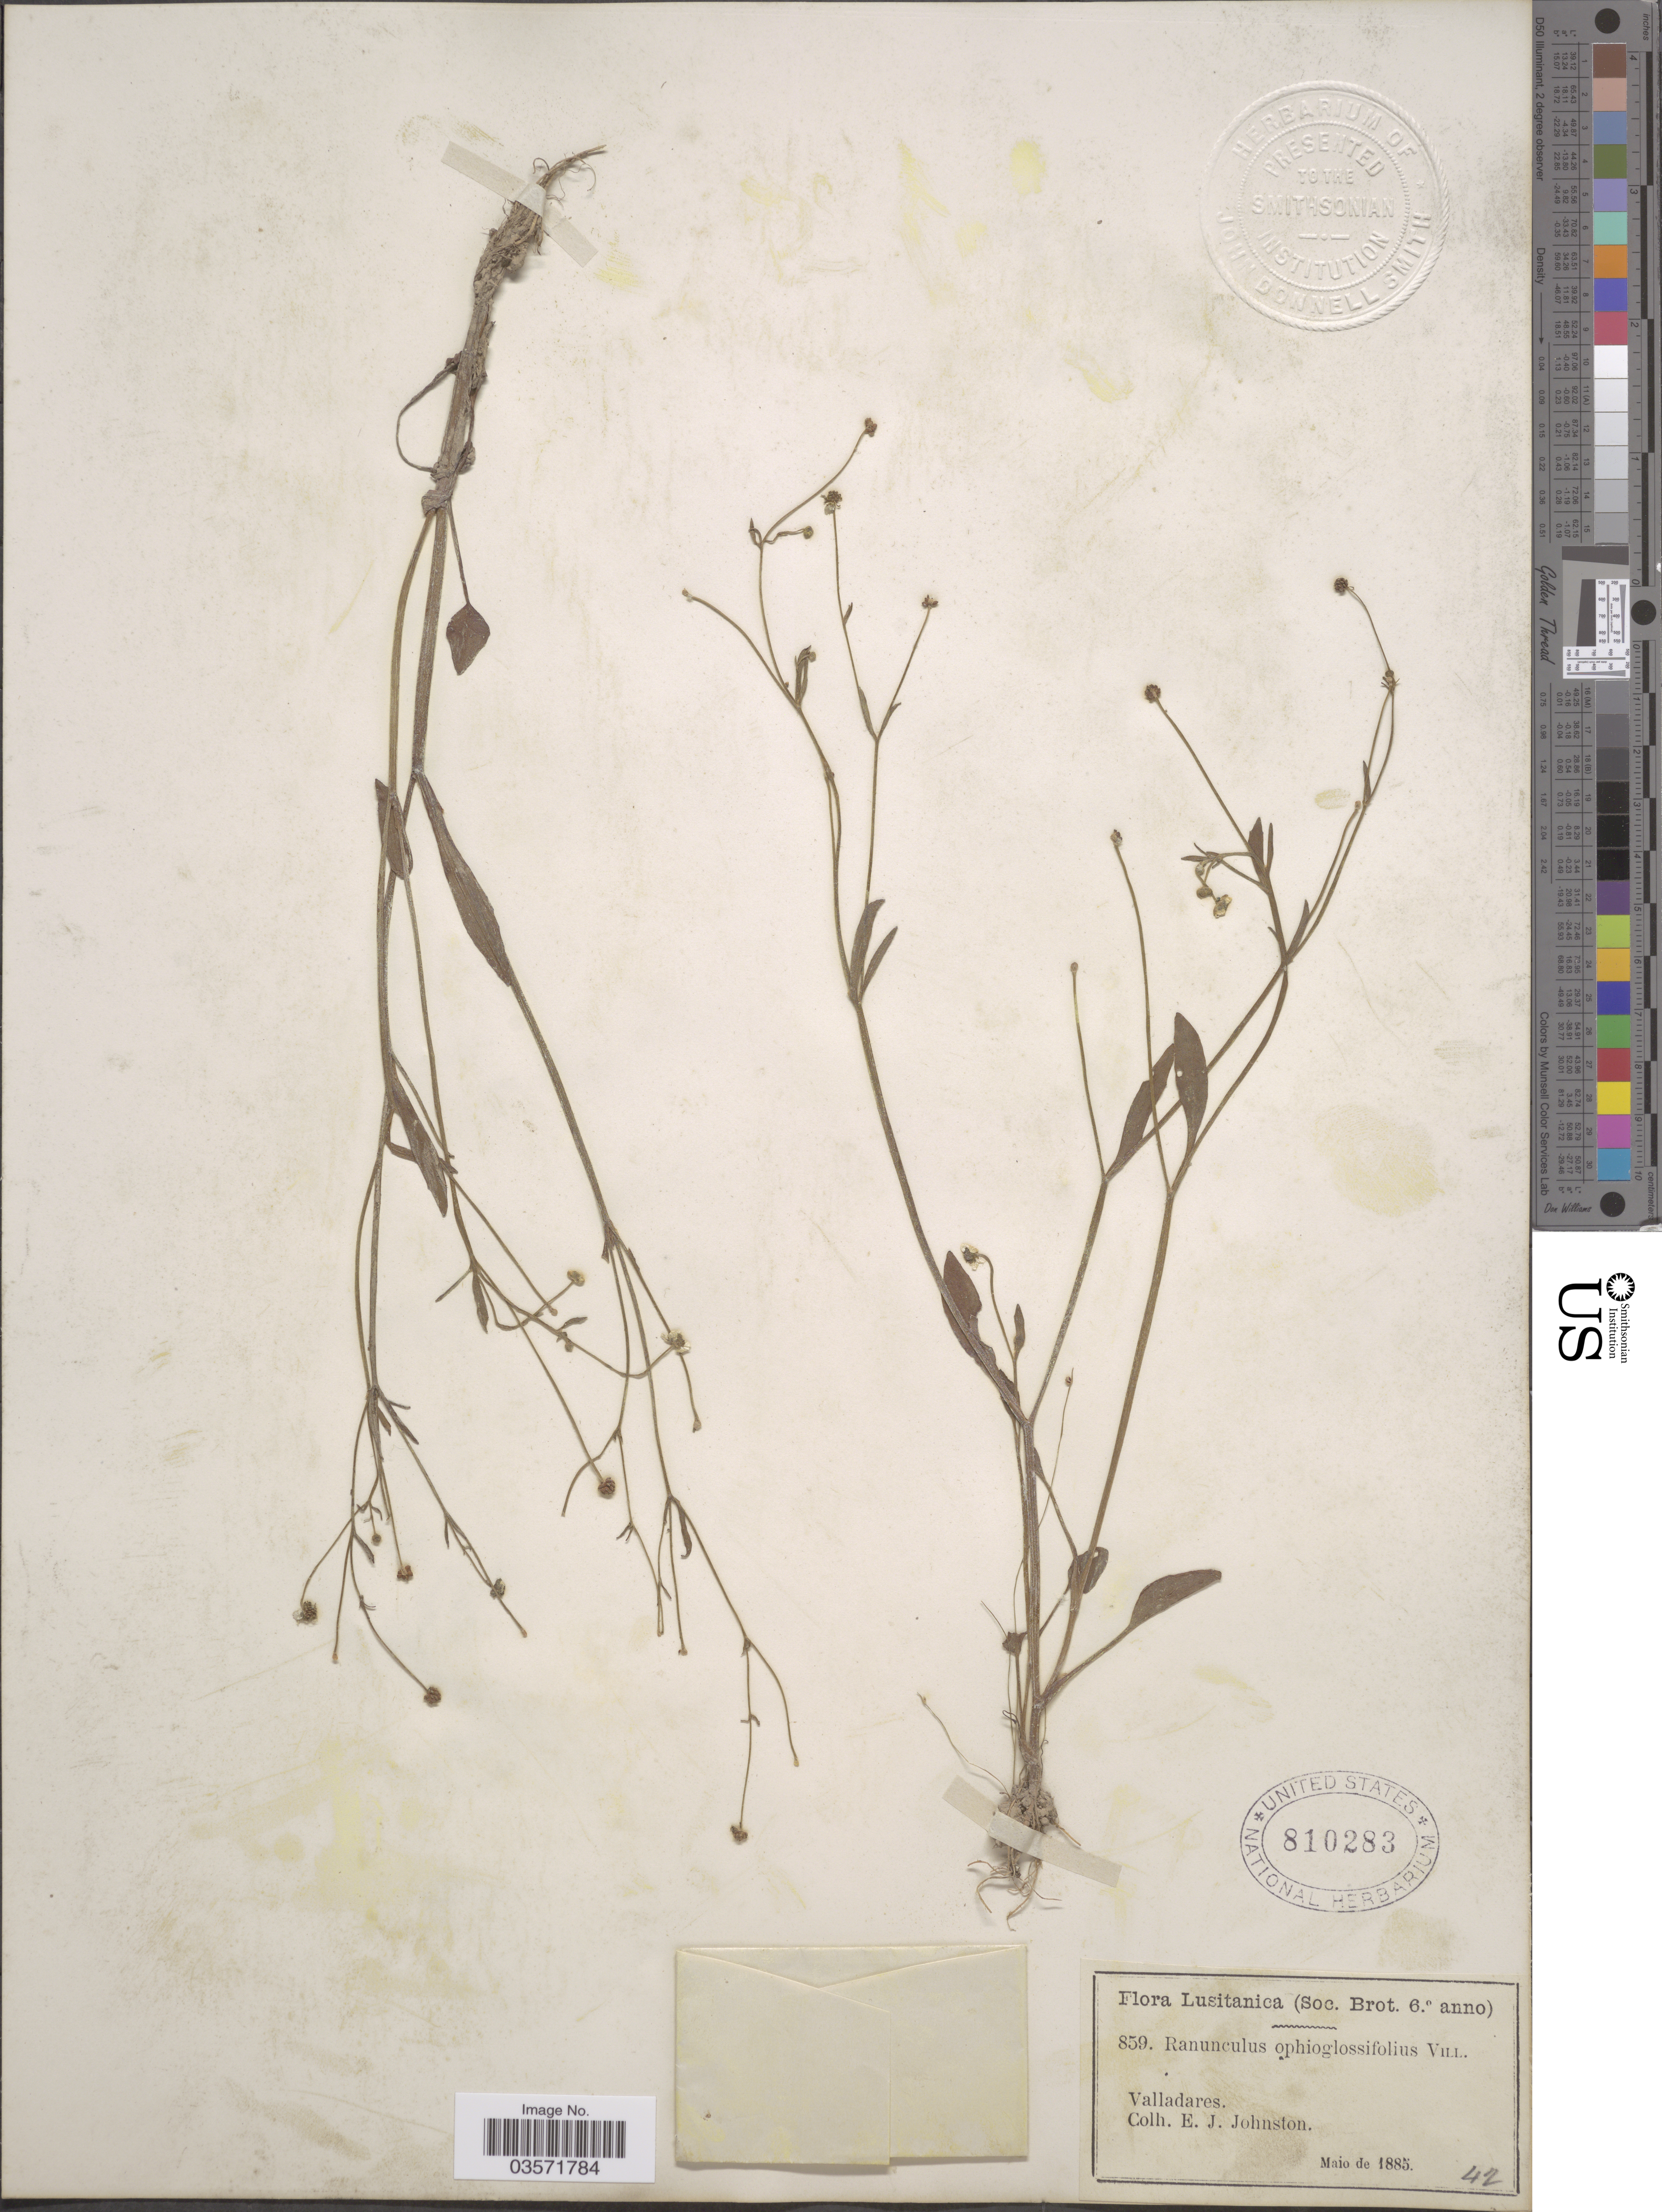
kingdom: Plantae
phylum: Tracheophyta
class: Magnoliopsida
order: Ranunculales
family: Ranunculaceae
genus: Ranunculus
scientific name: Ranunculus ophioglossifolius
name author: Vill.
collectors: E. Johnston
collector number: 859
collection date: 1885-05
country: Portugal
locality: Lusitanica. Valladares.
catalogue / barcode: US 810283